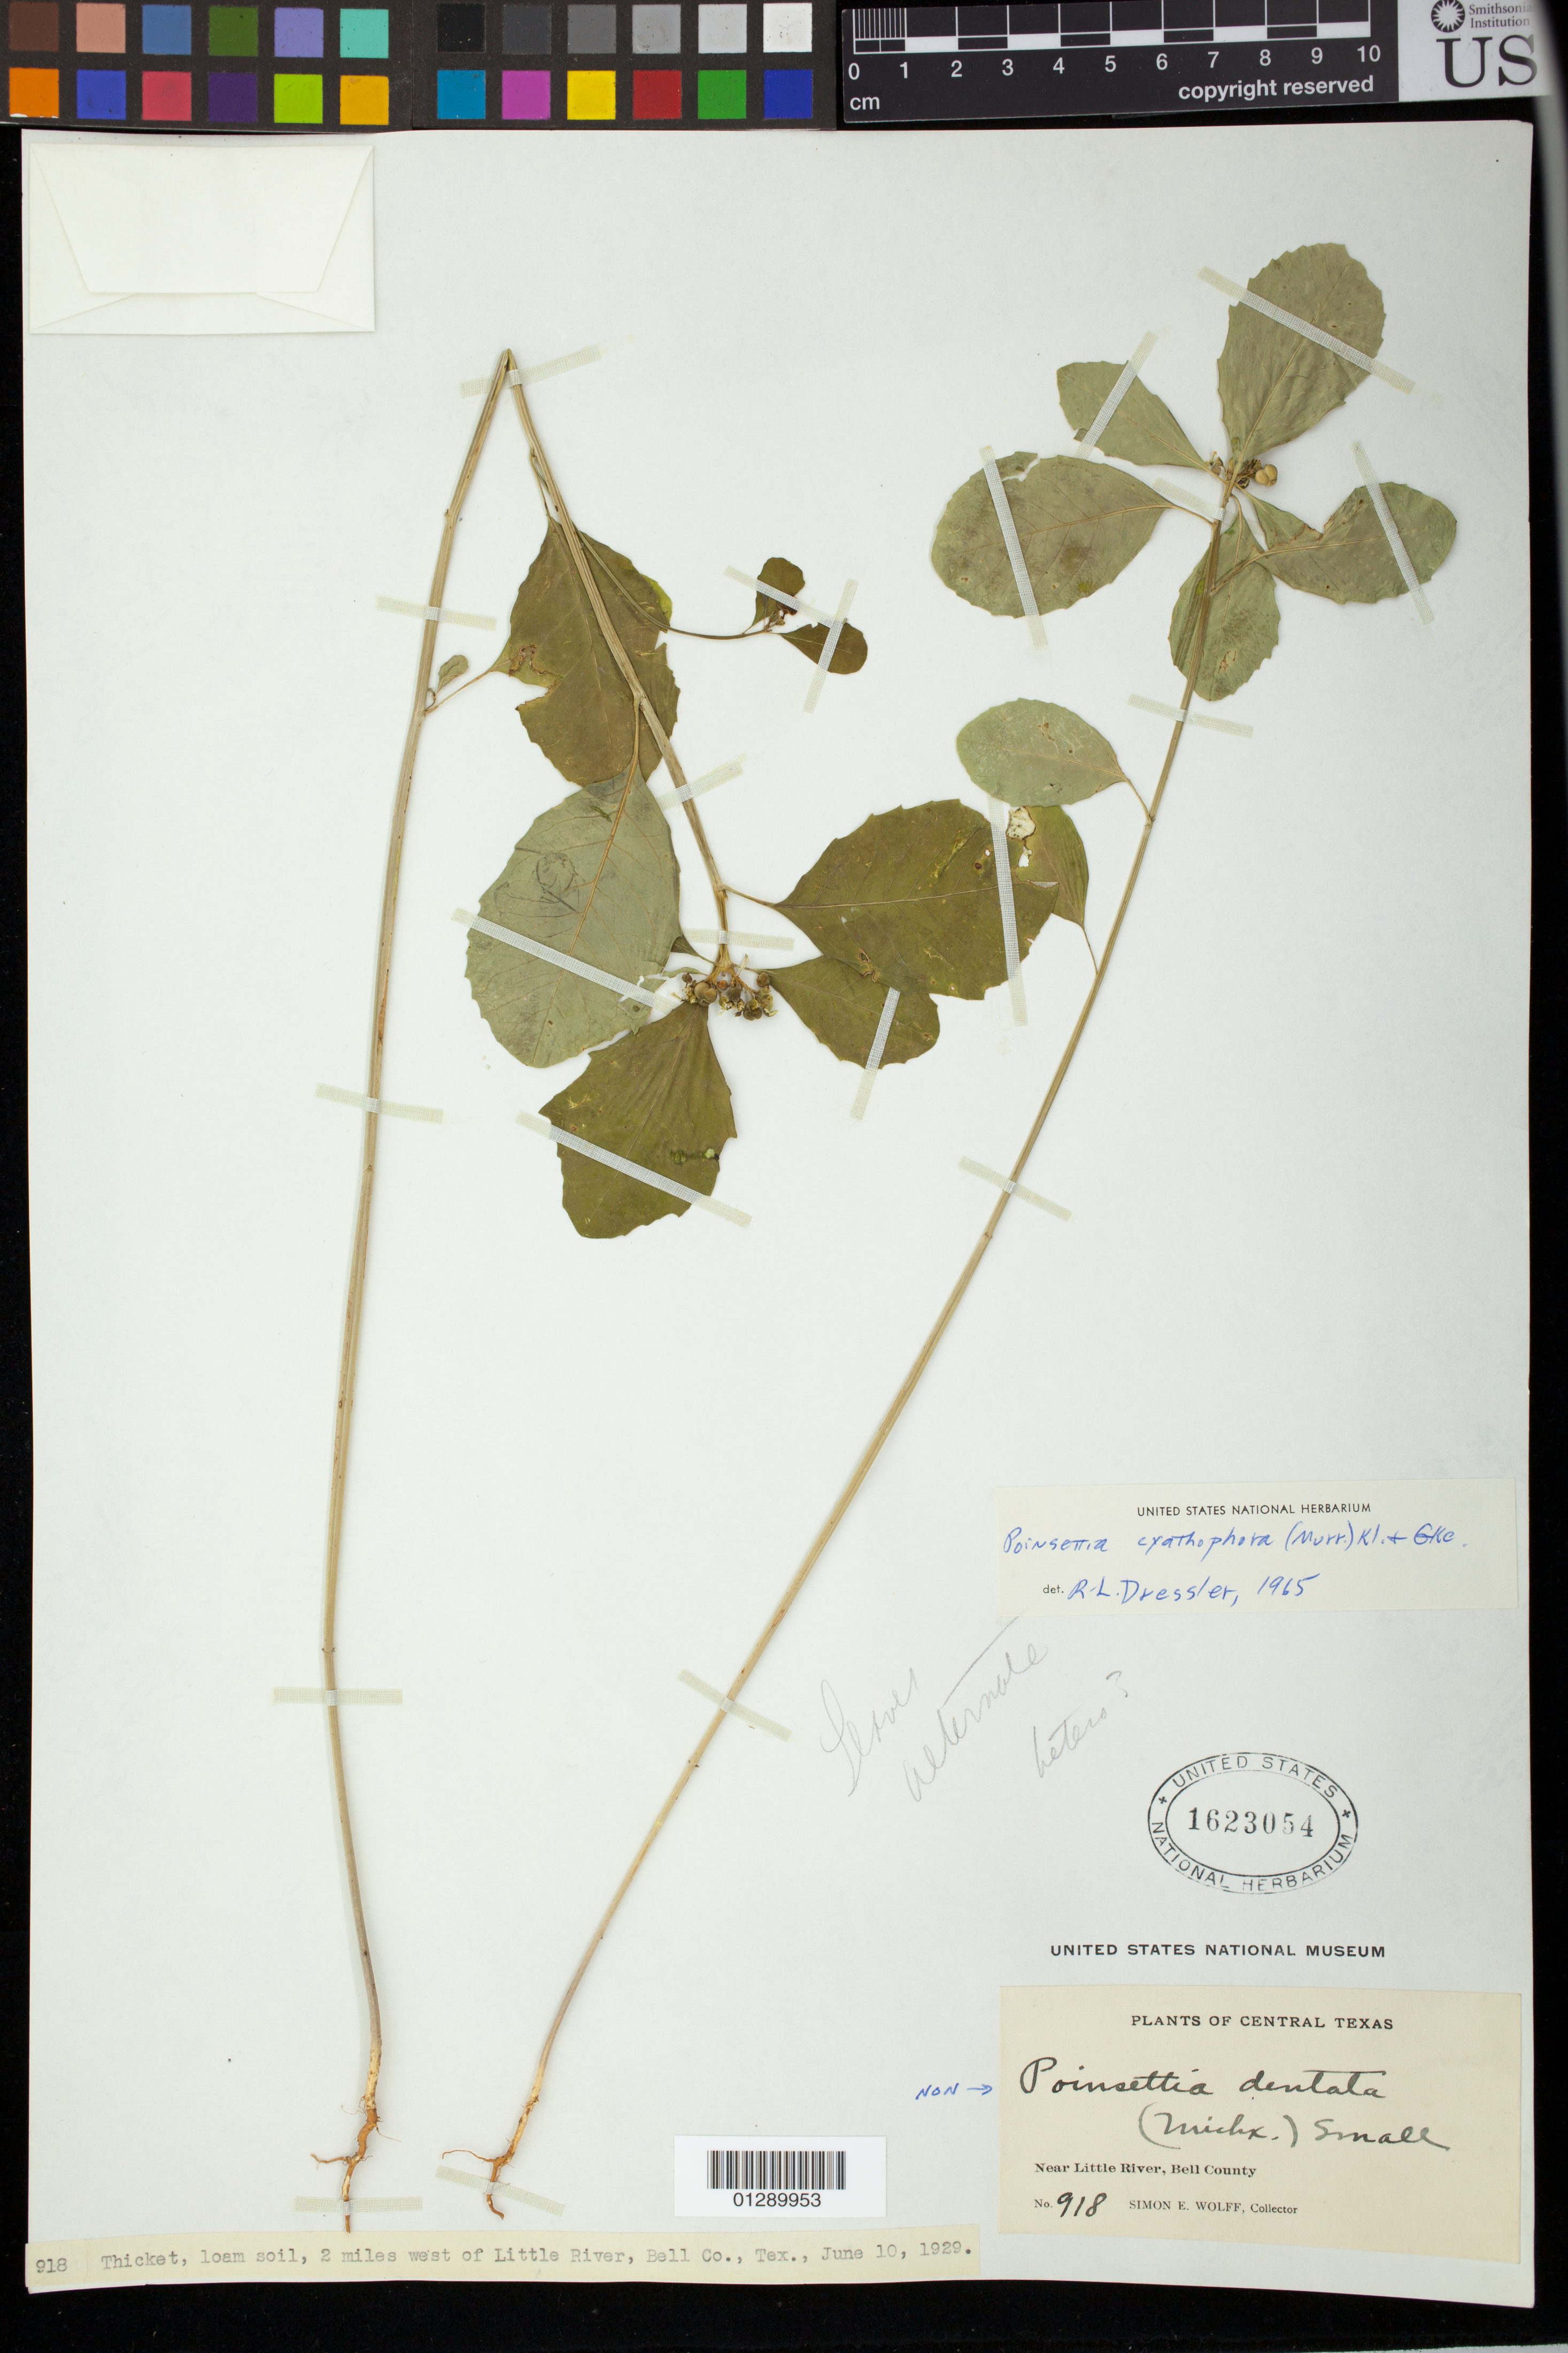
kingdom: Plantae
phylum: Tracheophyta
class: Magnoliopsida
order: Malpighiales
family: Euphorbiaceae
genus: Euphorbia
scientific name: Euphorbia heterophylla var. cyathophora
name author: (Murr.) Griseb.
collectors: S. E. Wolff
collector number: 918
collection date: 1929-06-10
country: United States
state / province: Texas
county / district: Bell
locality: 2 miles west of Little River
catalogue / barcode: US 1623054